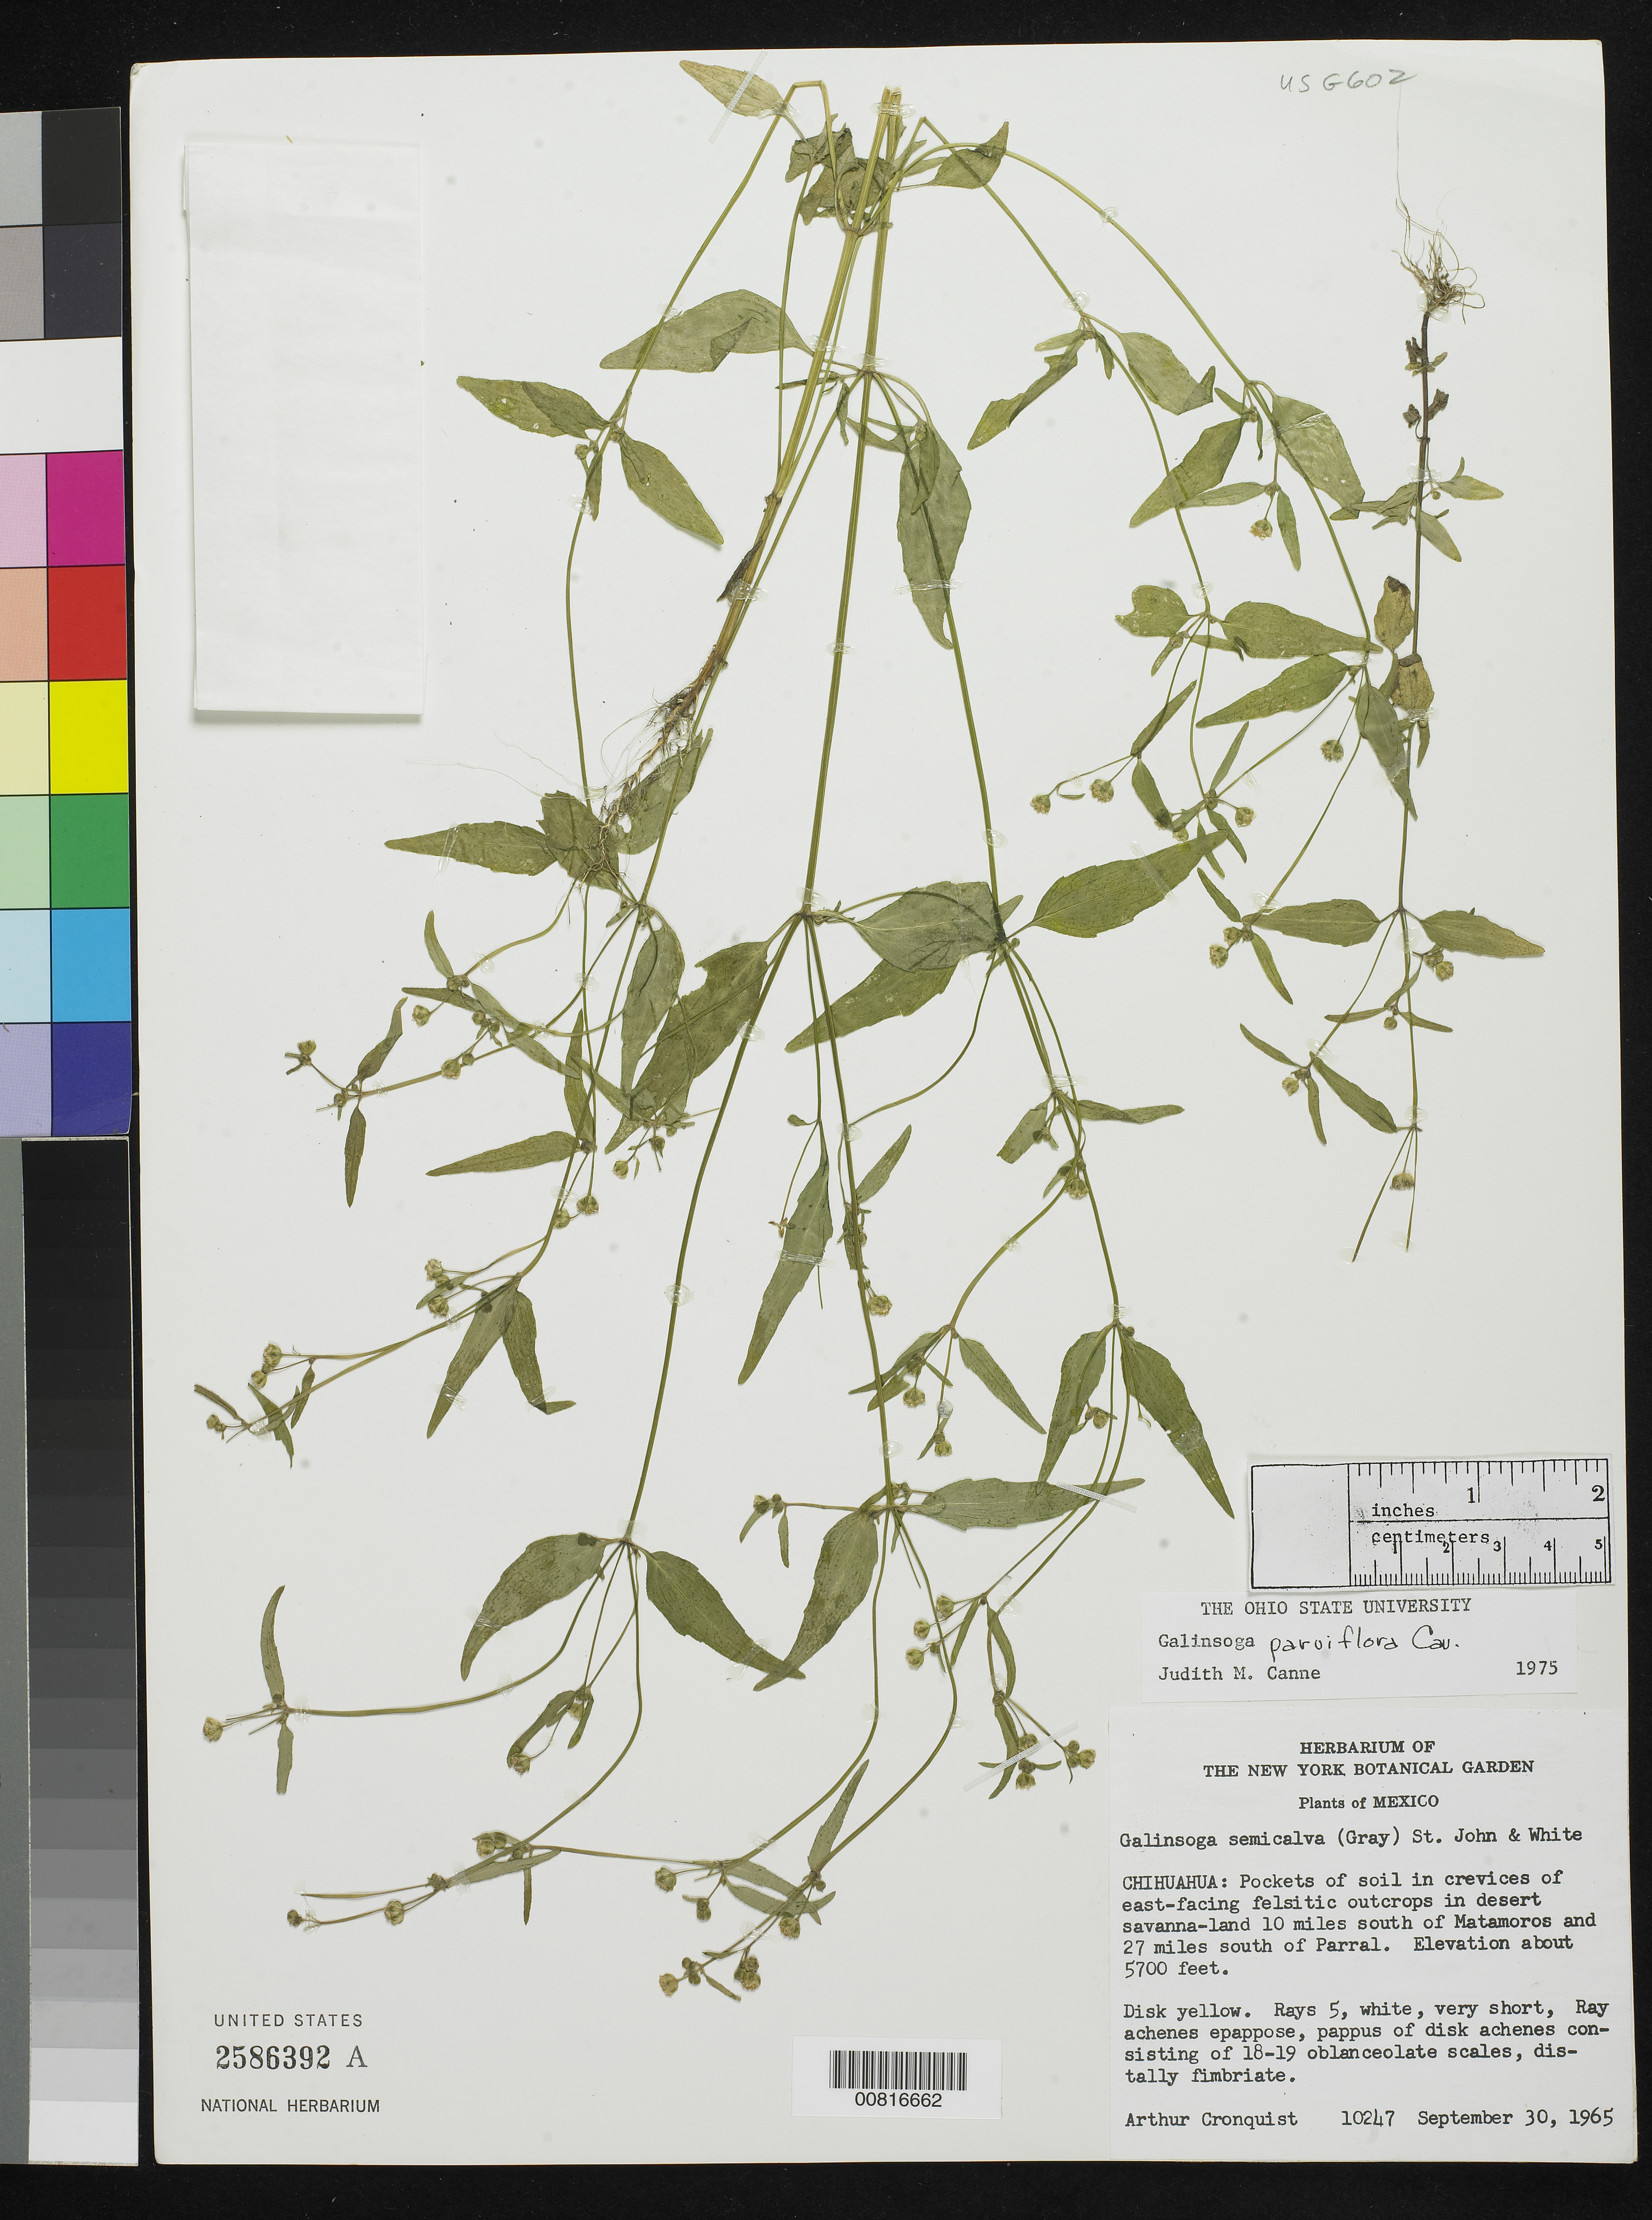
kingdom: Plantae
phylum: Tracheophyta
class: Magnoliopsida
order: Asterales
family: Asteraceae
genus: Galinsoga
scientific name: Galinsoga parviflora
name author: Cav.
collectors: A. J. Cronquist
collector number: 10247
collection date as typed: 30 Sep 1965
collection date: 1965-09-30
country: Mexico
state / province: Chihuahua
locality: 10 miles south of Matamoros and 27 miles south of Parral, Chihuahua.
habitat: Pockets of soil in crevices of east-facing felsitic outcrops in desert savanna-land.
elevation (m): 1737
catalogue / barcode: US 2586392A